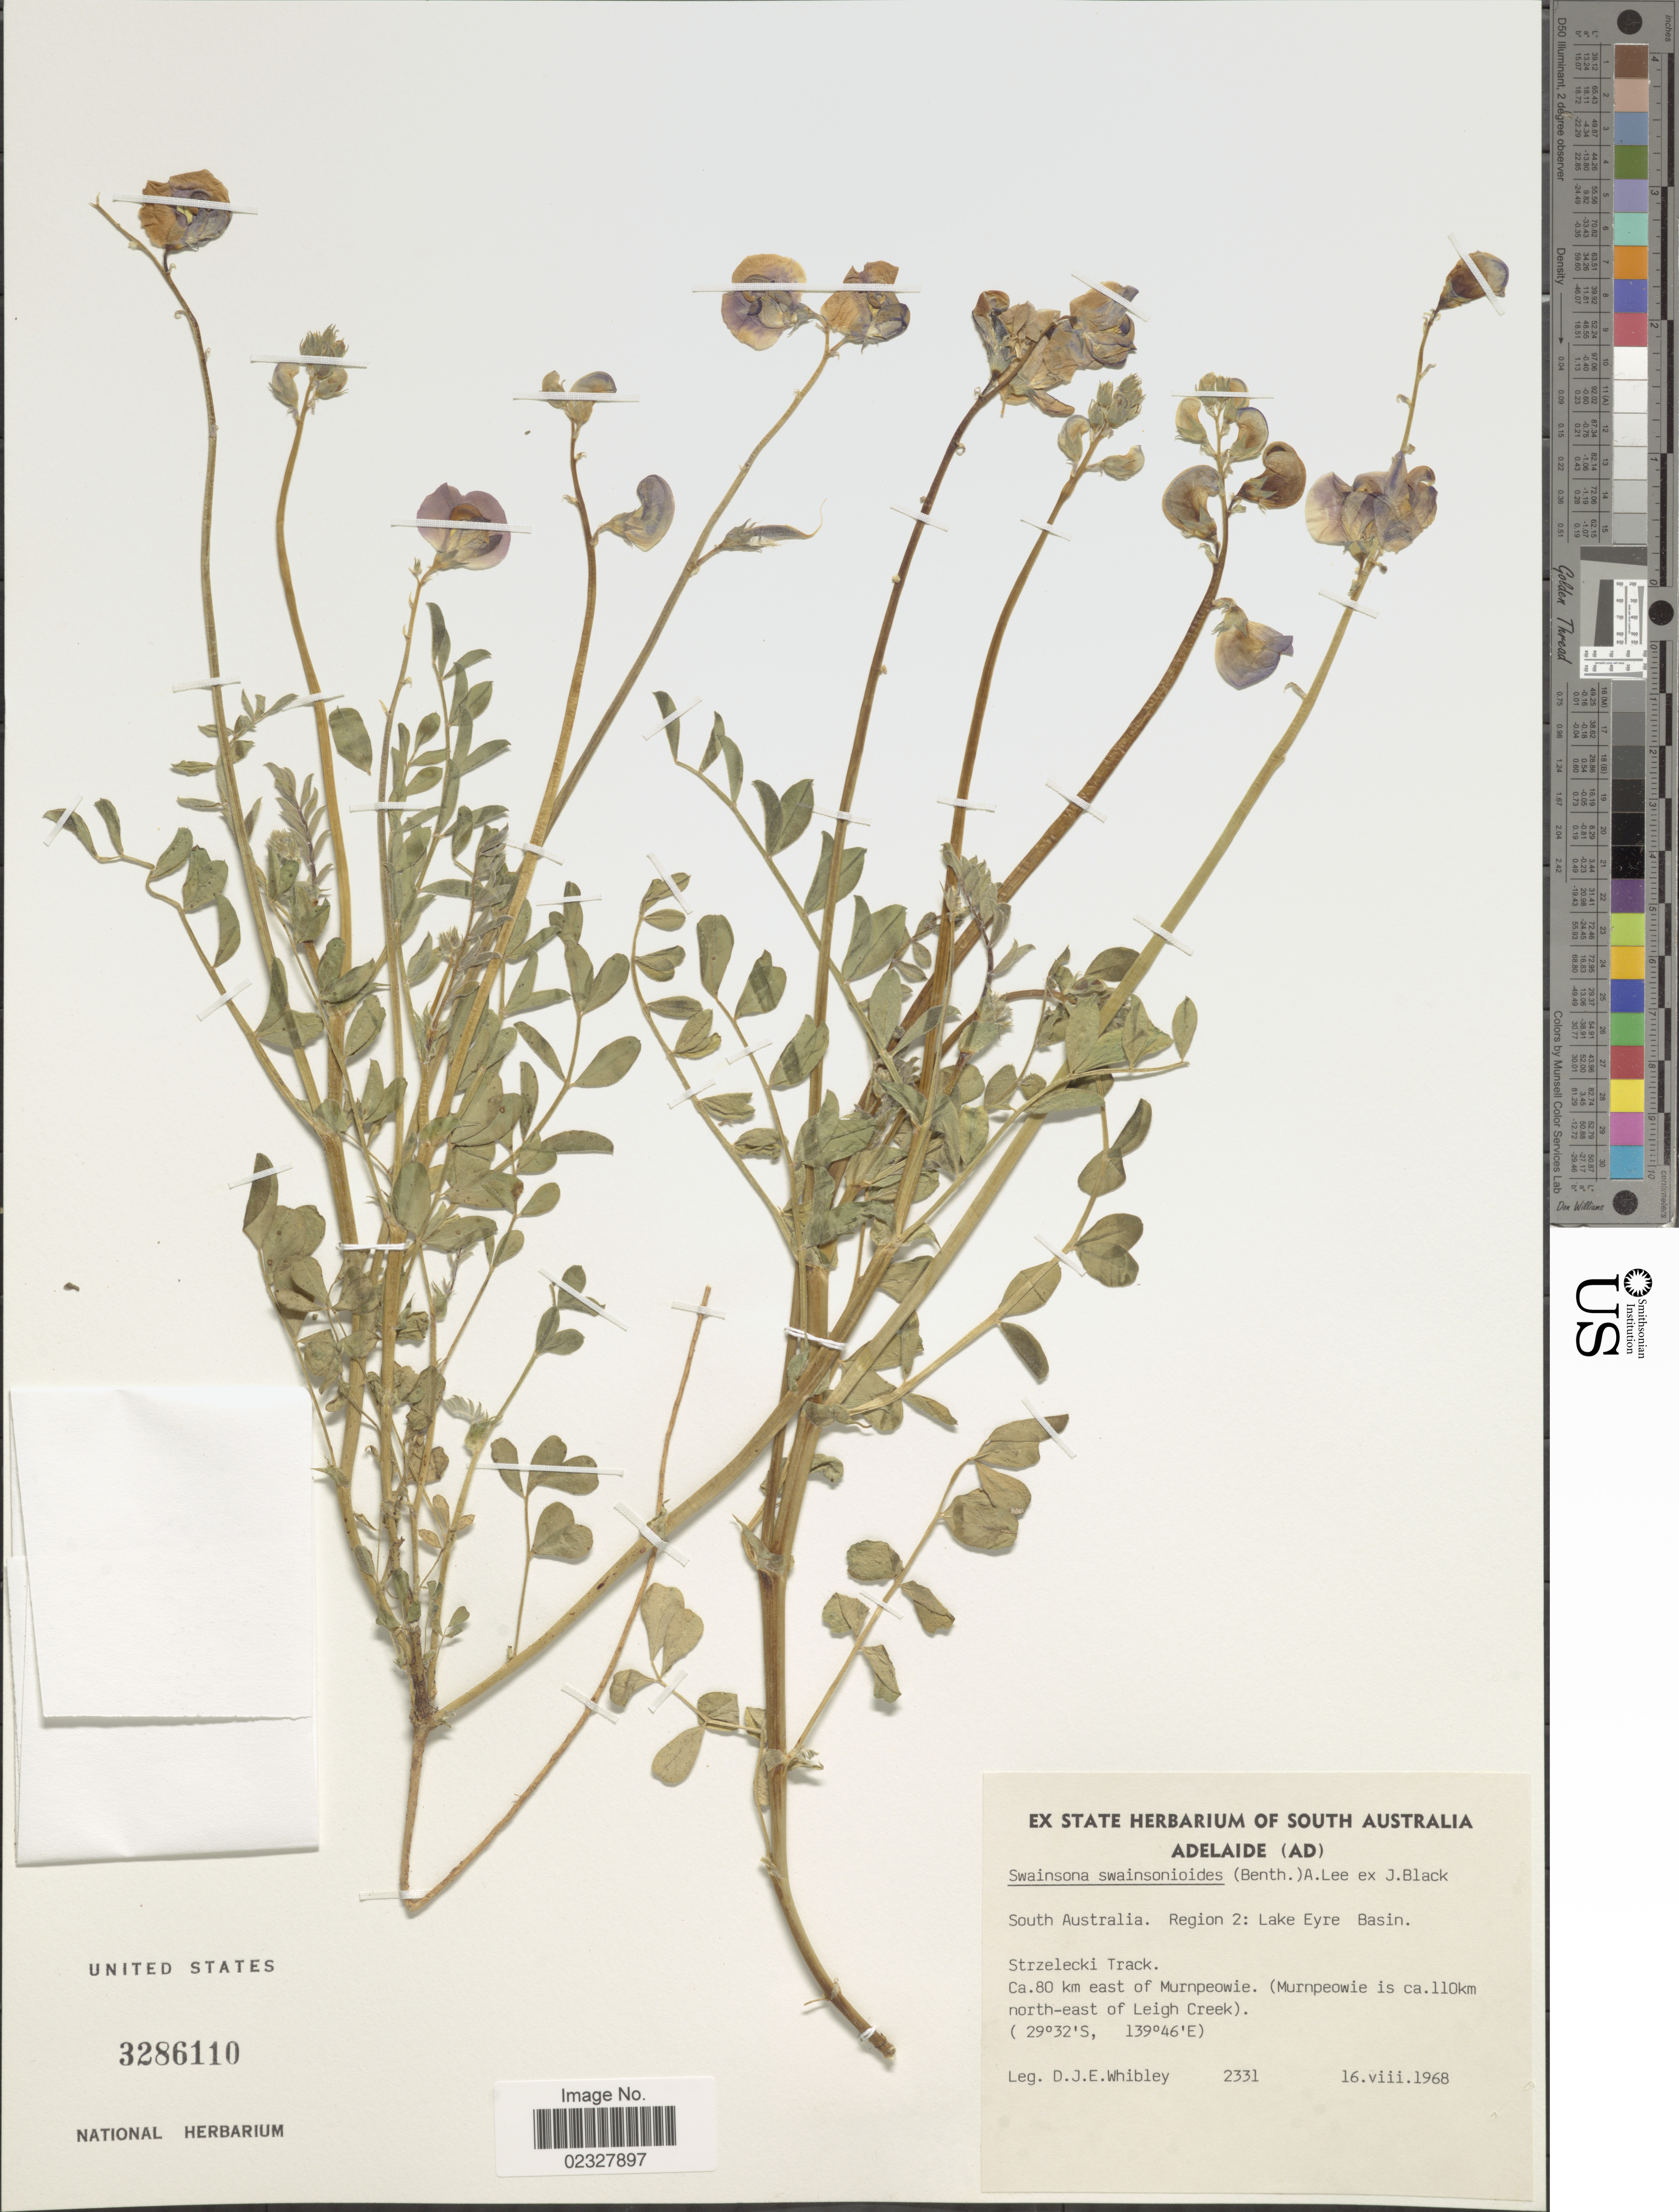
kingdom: Plantae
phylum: Tracheophyta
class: Magnoliopsida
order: Fabales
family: Fabaceae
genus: Swainsona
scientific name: Swainsona swainsonioides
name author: A.T. Lee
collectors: D. Whibley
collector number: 2331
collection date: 1968-08-16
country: Australia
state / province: South Australia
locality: Region 2: Lake Eyre Basin, Strzelecki Track. Ca. 80 km east of Murnpeowie. (Murnpeowie is ca. 110 km north-east of Leigh Creek)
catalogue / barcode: US 3286110